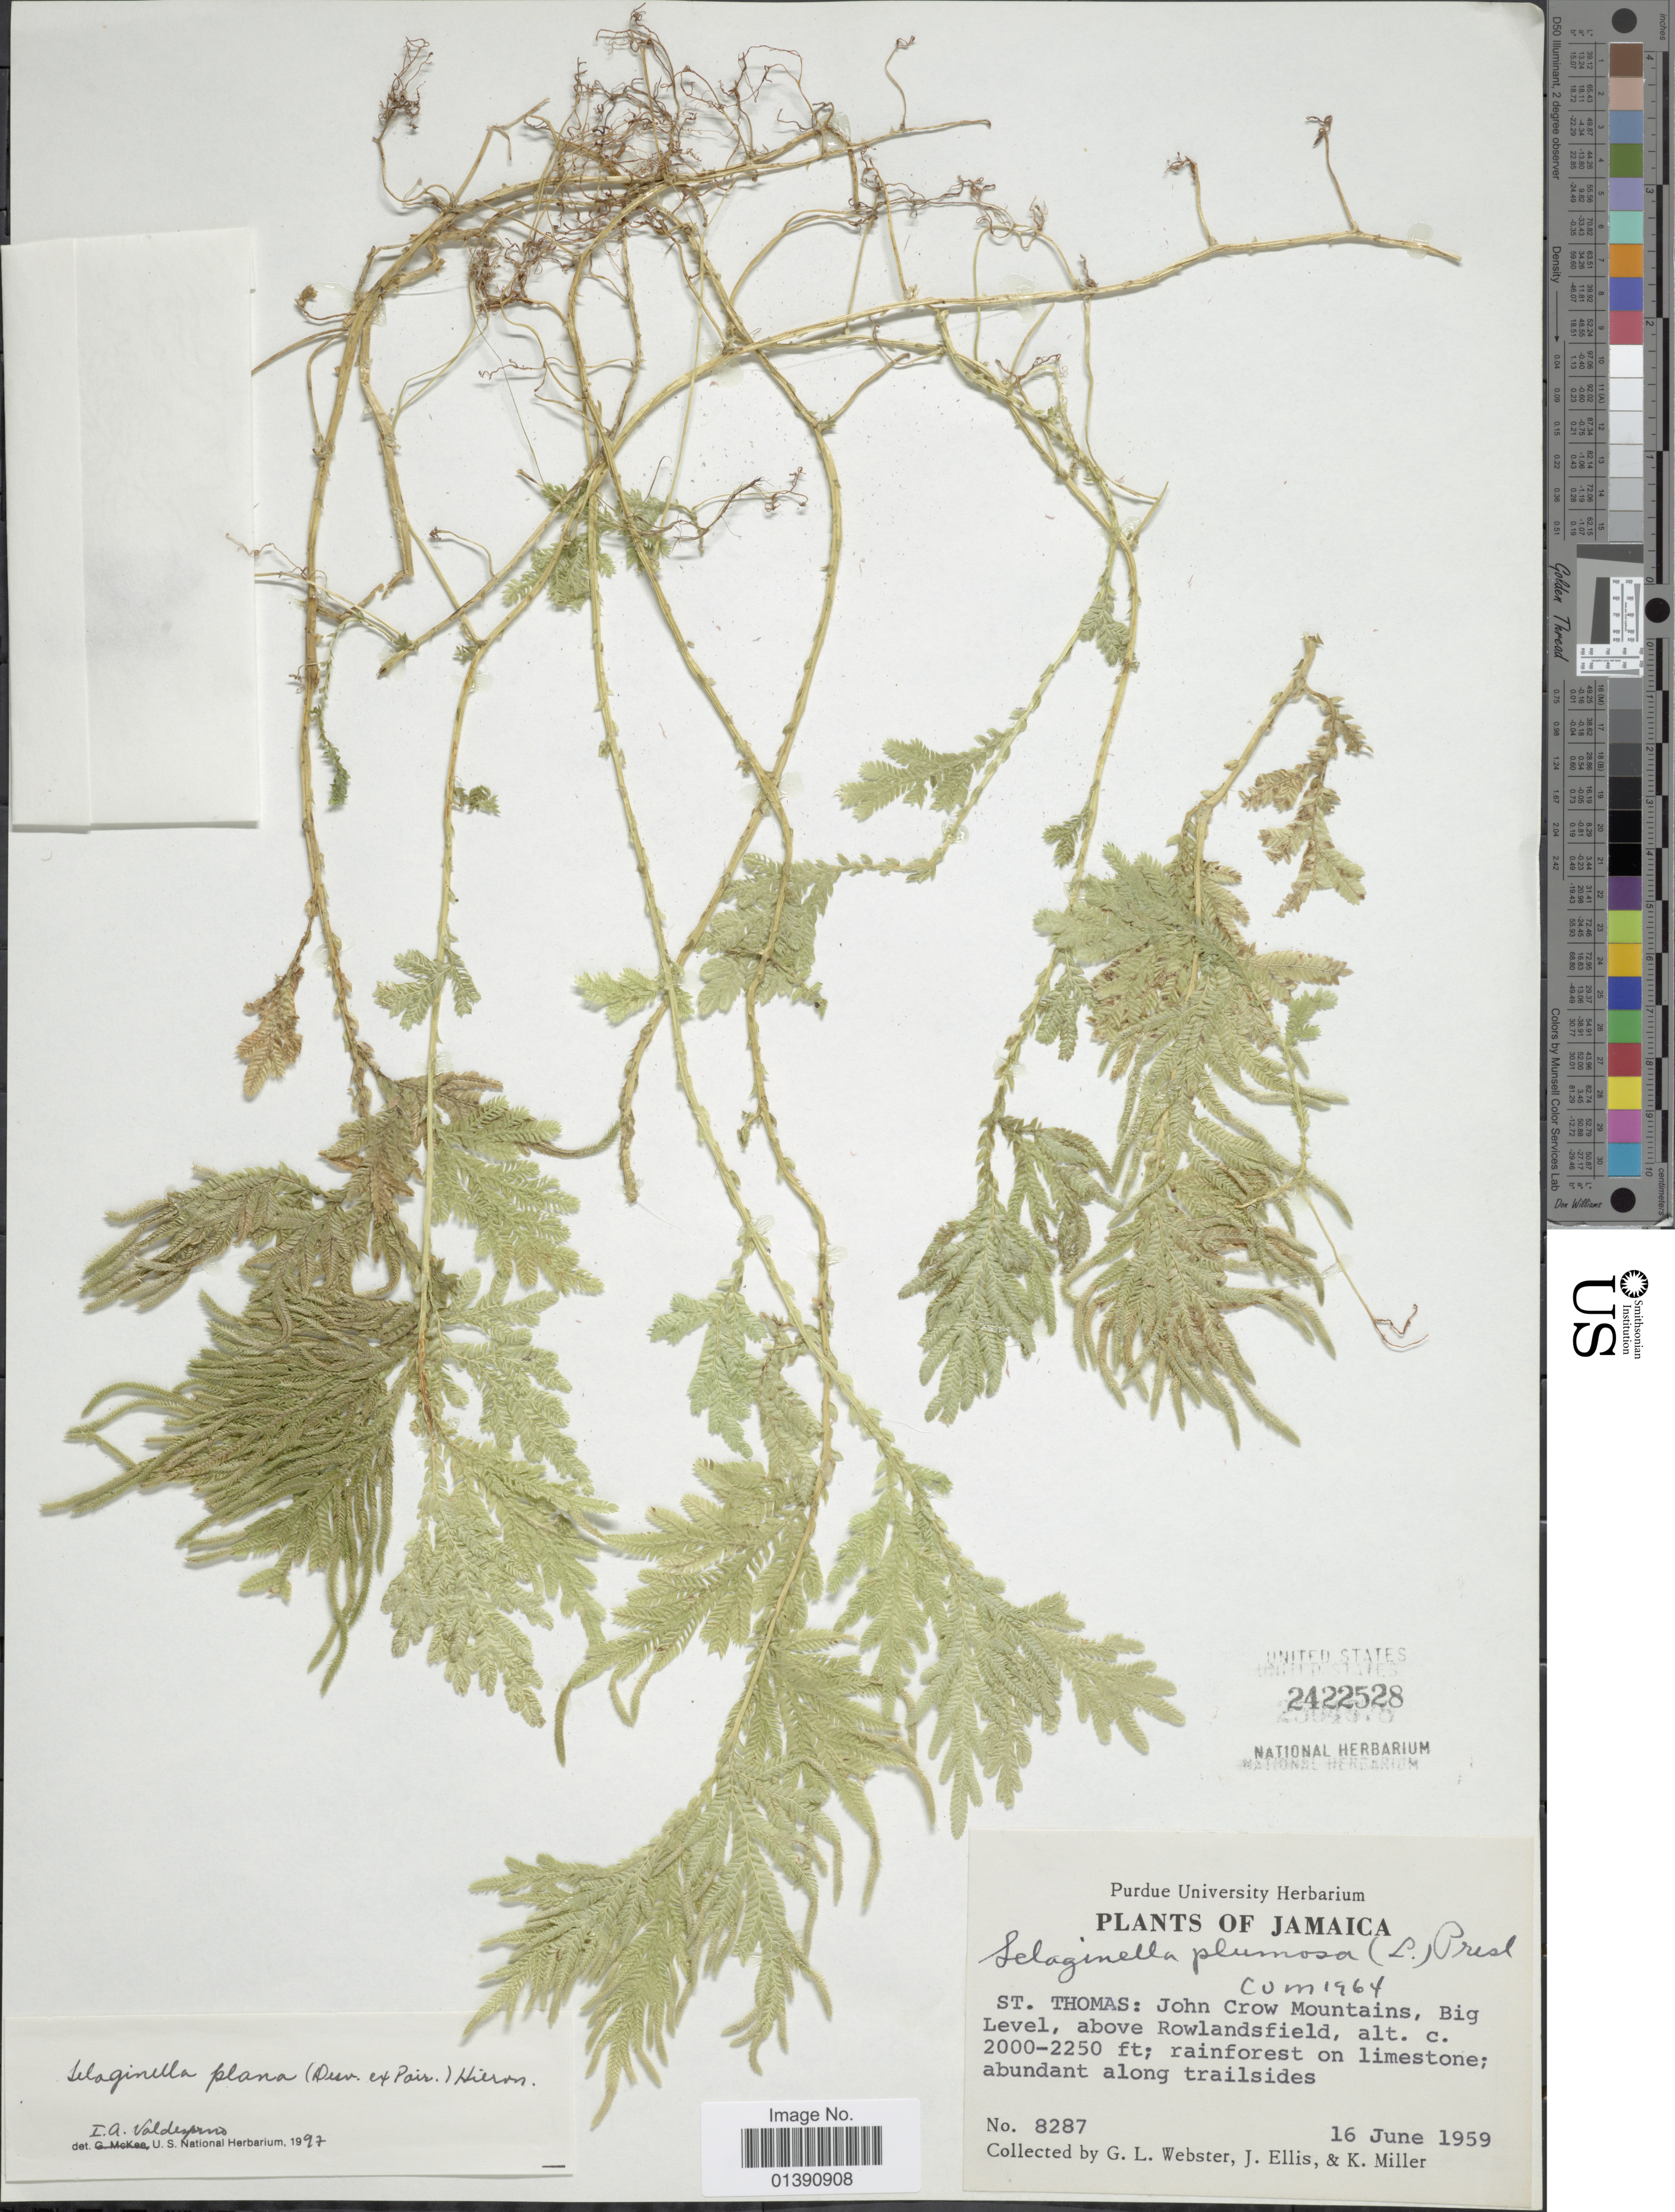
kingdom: Plantae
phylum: Tracheophyta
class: Lycopodiopsida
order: Selaginellales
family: Selaginellaceae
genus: Selaginella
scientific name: Selaginella plana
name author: (Desv. ex Poir.) Hieron.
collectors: G. L. Webster, J. Ellis & K. Miller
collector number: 8287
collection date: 1959-06-16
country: Jamaica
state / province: Saint Thomas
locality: John Crow Mountains, Big Level, above Rowlandsfield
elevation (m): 610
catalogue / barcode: US 2422528